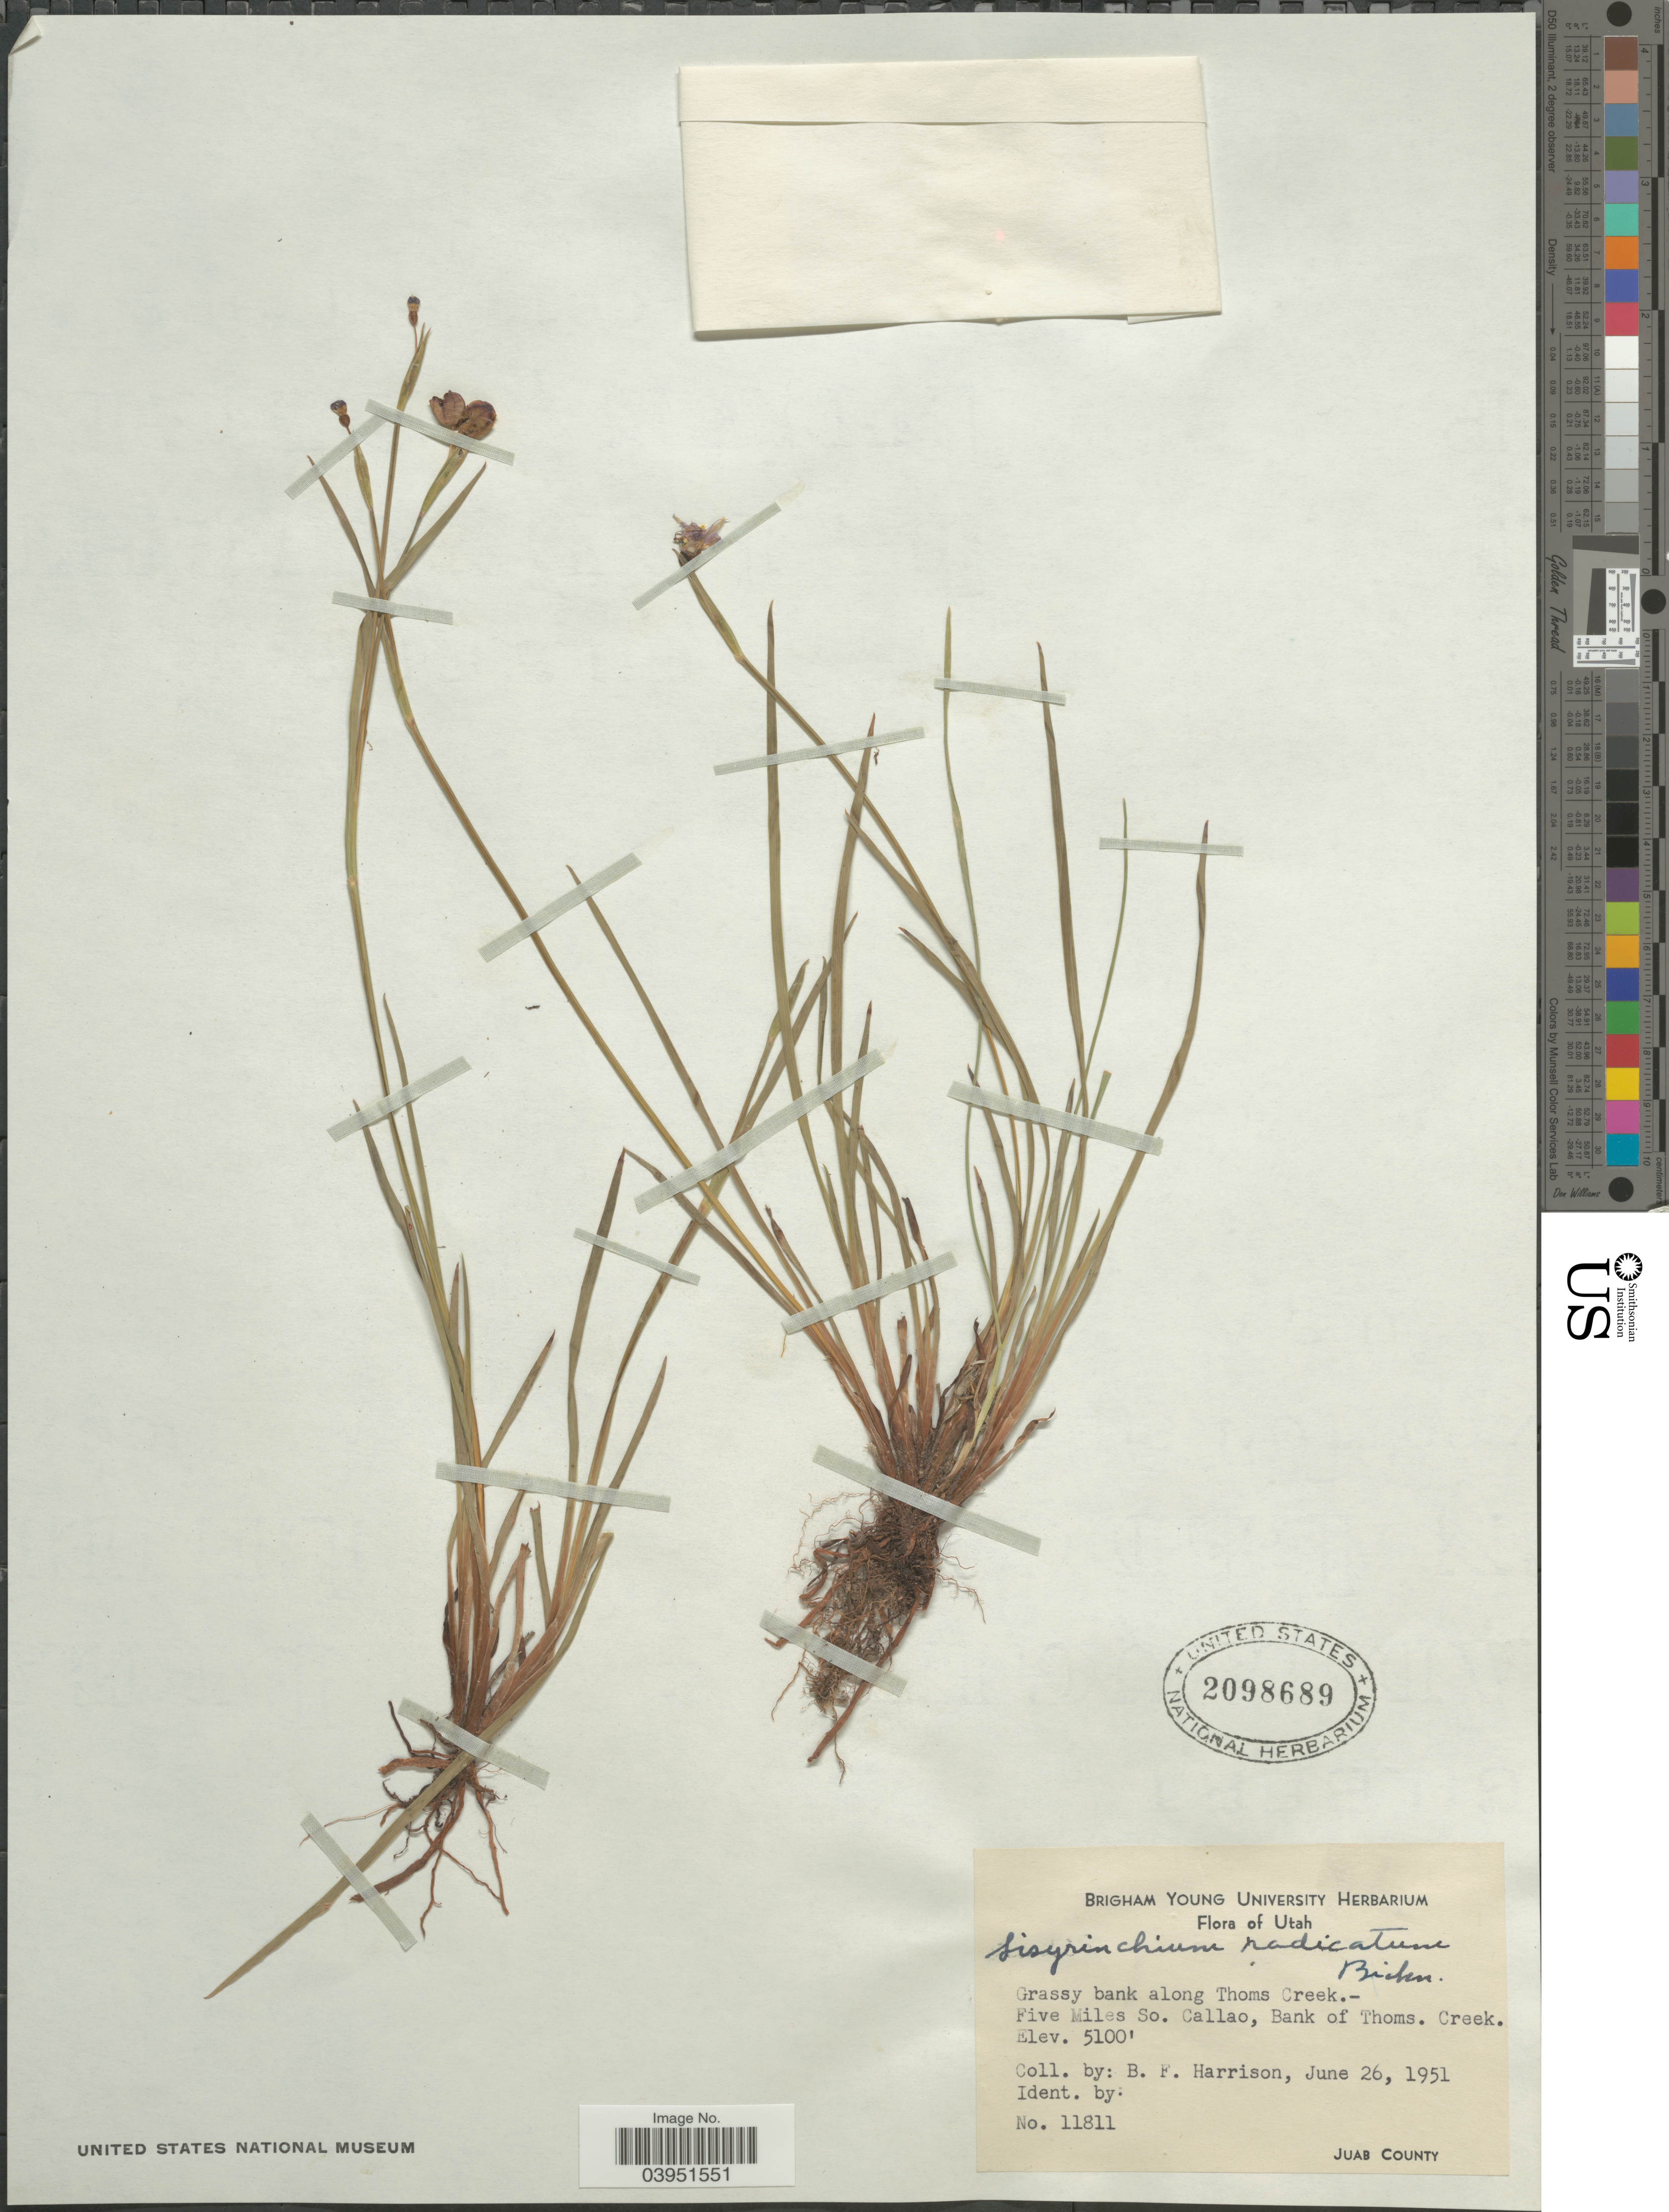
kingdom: Plantae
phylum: Tracheophyta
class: Liliopsida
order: Asparagales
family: Iridaceae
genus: Sisyrinchium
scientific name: Sisyrinchium radicatum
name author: E.P. Bicknell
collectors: B. F. Harrison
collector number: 11811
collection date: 1951-06-26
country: United States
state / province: Utah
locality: Grassy bank along Thoms Creek. Five Miles So. Callao, Bank of Thoms. Creek.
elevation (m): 1554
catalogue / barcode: US 2098689